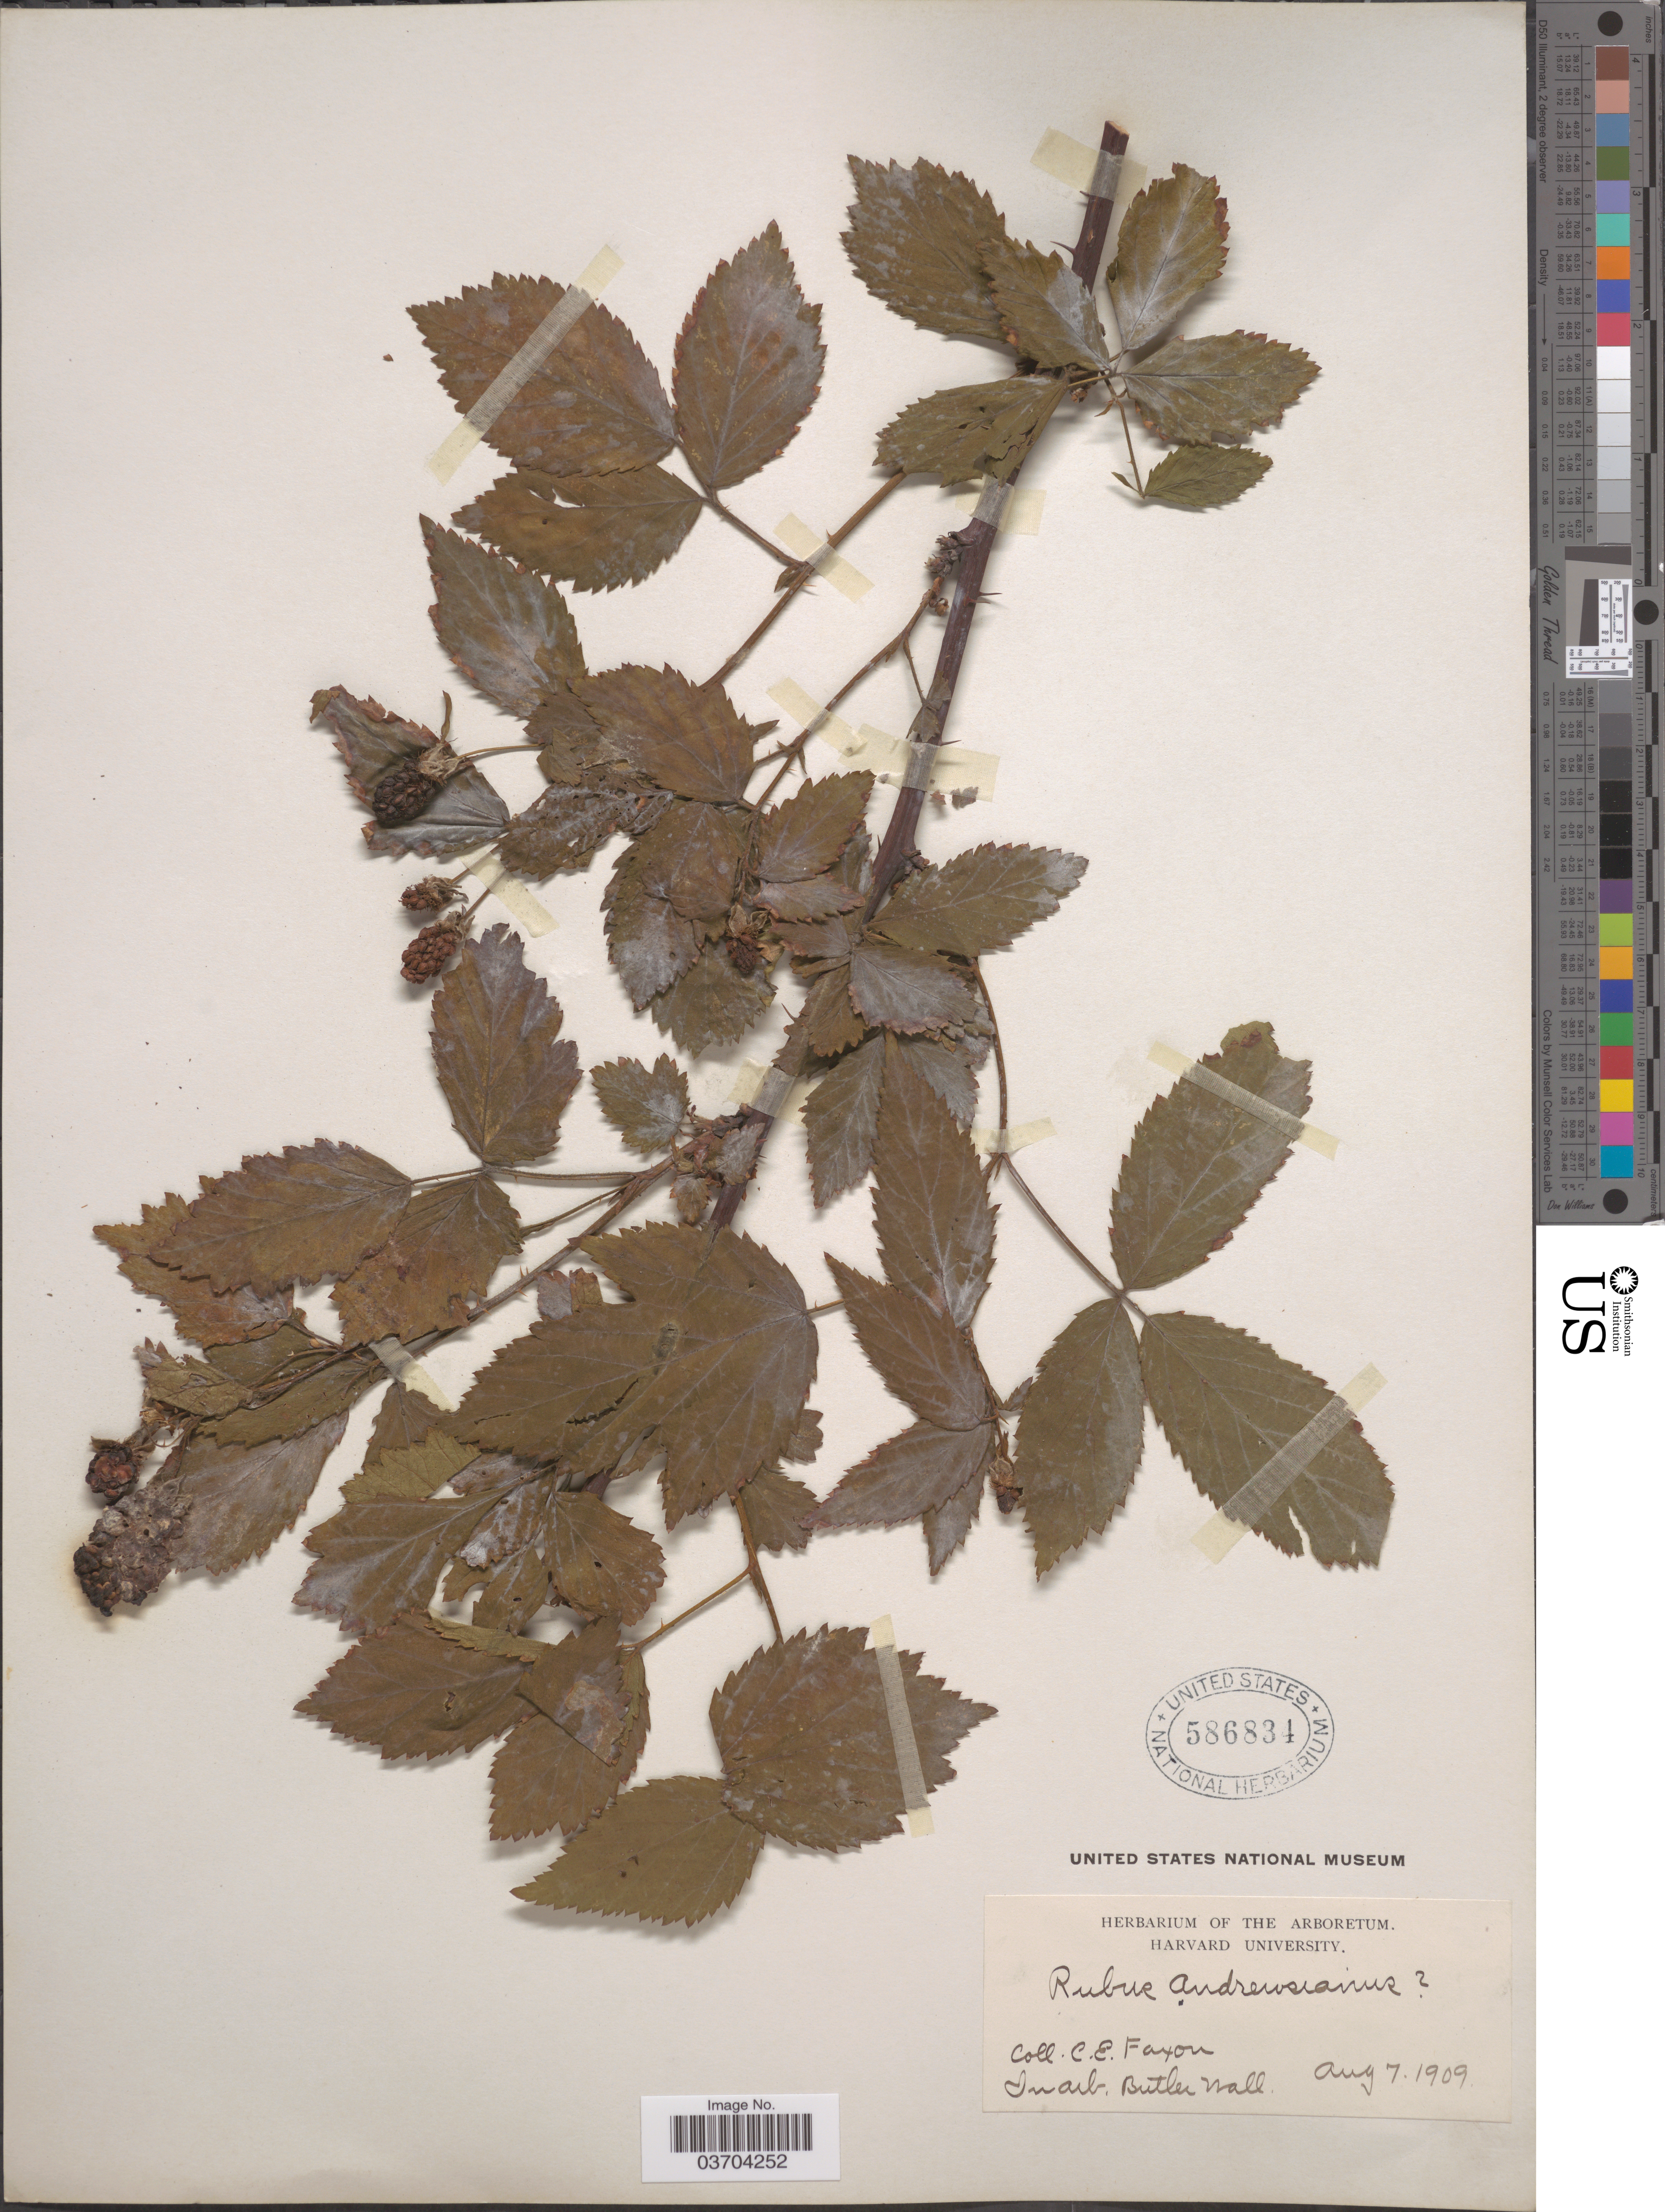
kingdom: Plantae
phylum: Tracheophyta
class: Magnoliopsida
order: Rosales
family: Rosaceae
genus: Rubus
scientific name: Rubus argutus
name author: Link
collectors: C. Faxon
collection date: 1909-08-07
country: United States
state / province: Massachusetts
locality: In arb, Butler wall.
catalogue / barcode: US 586834